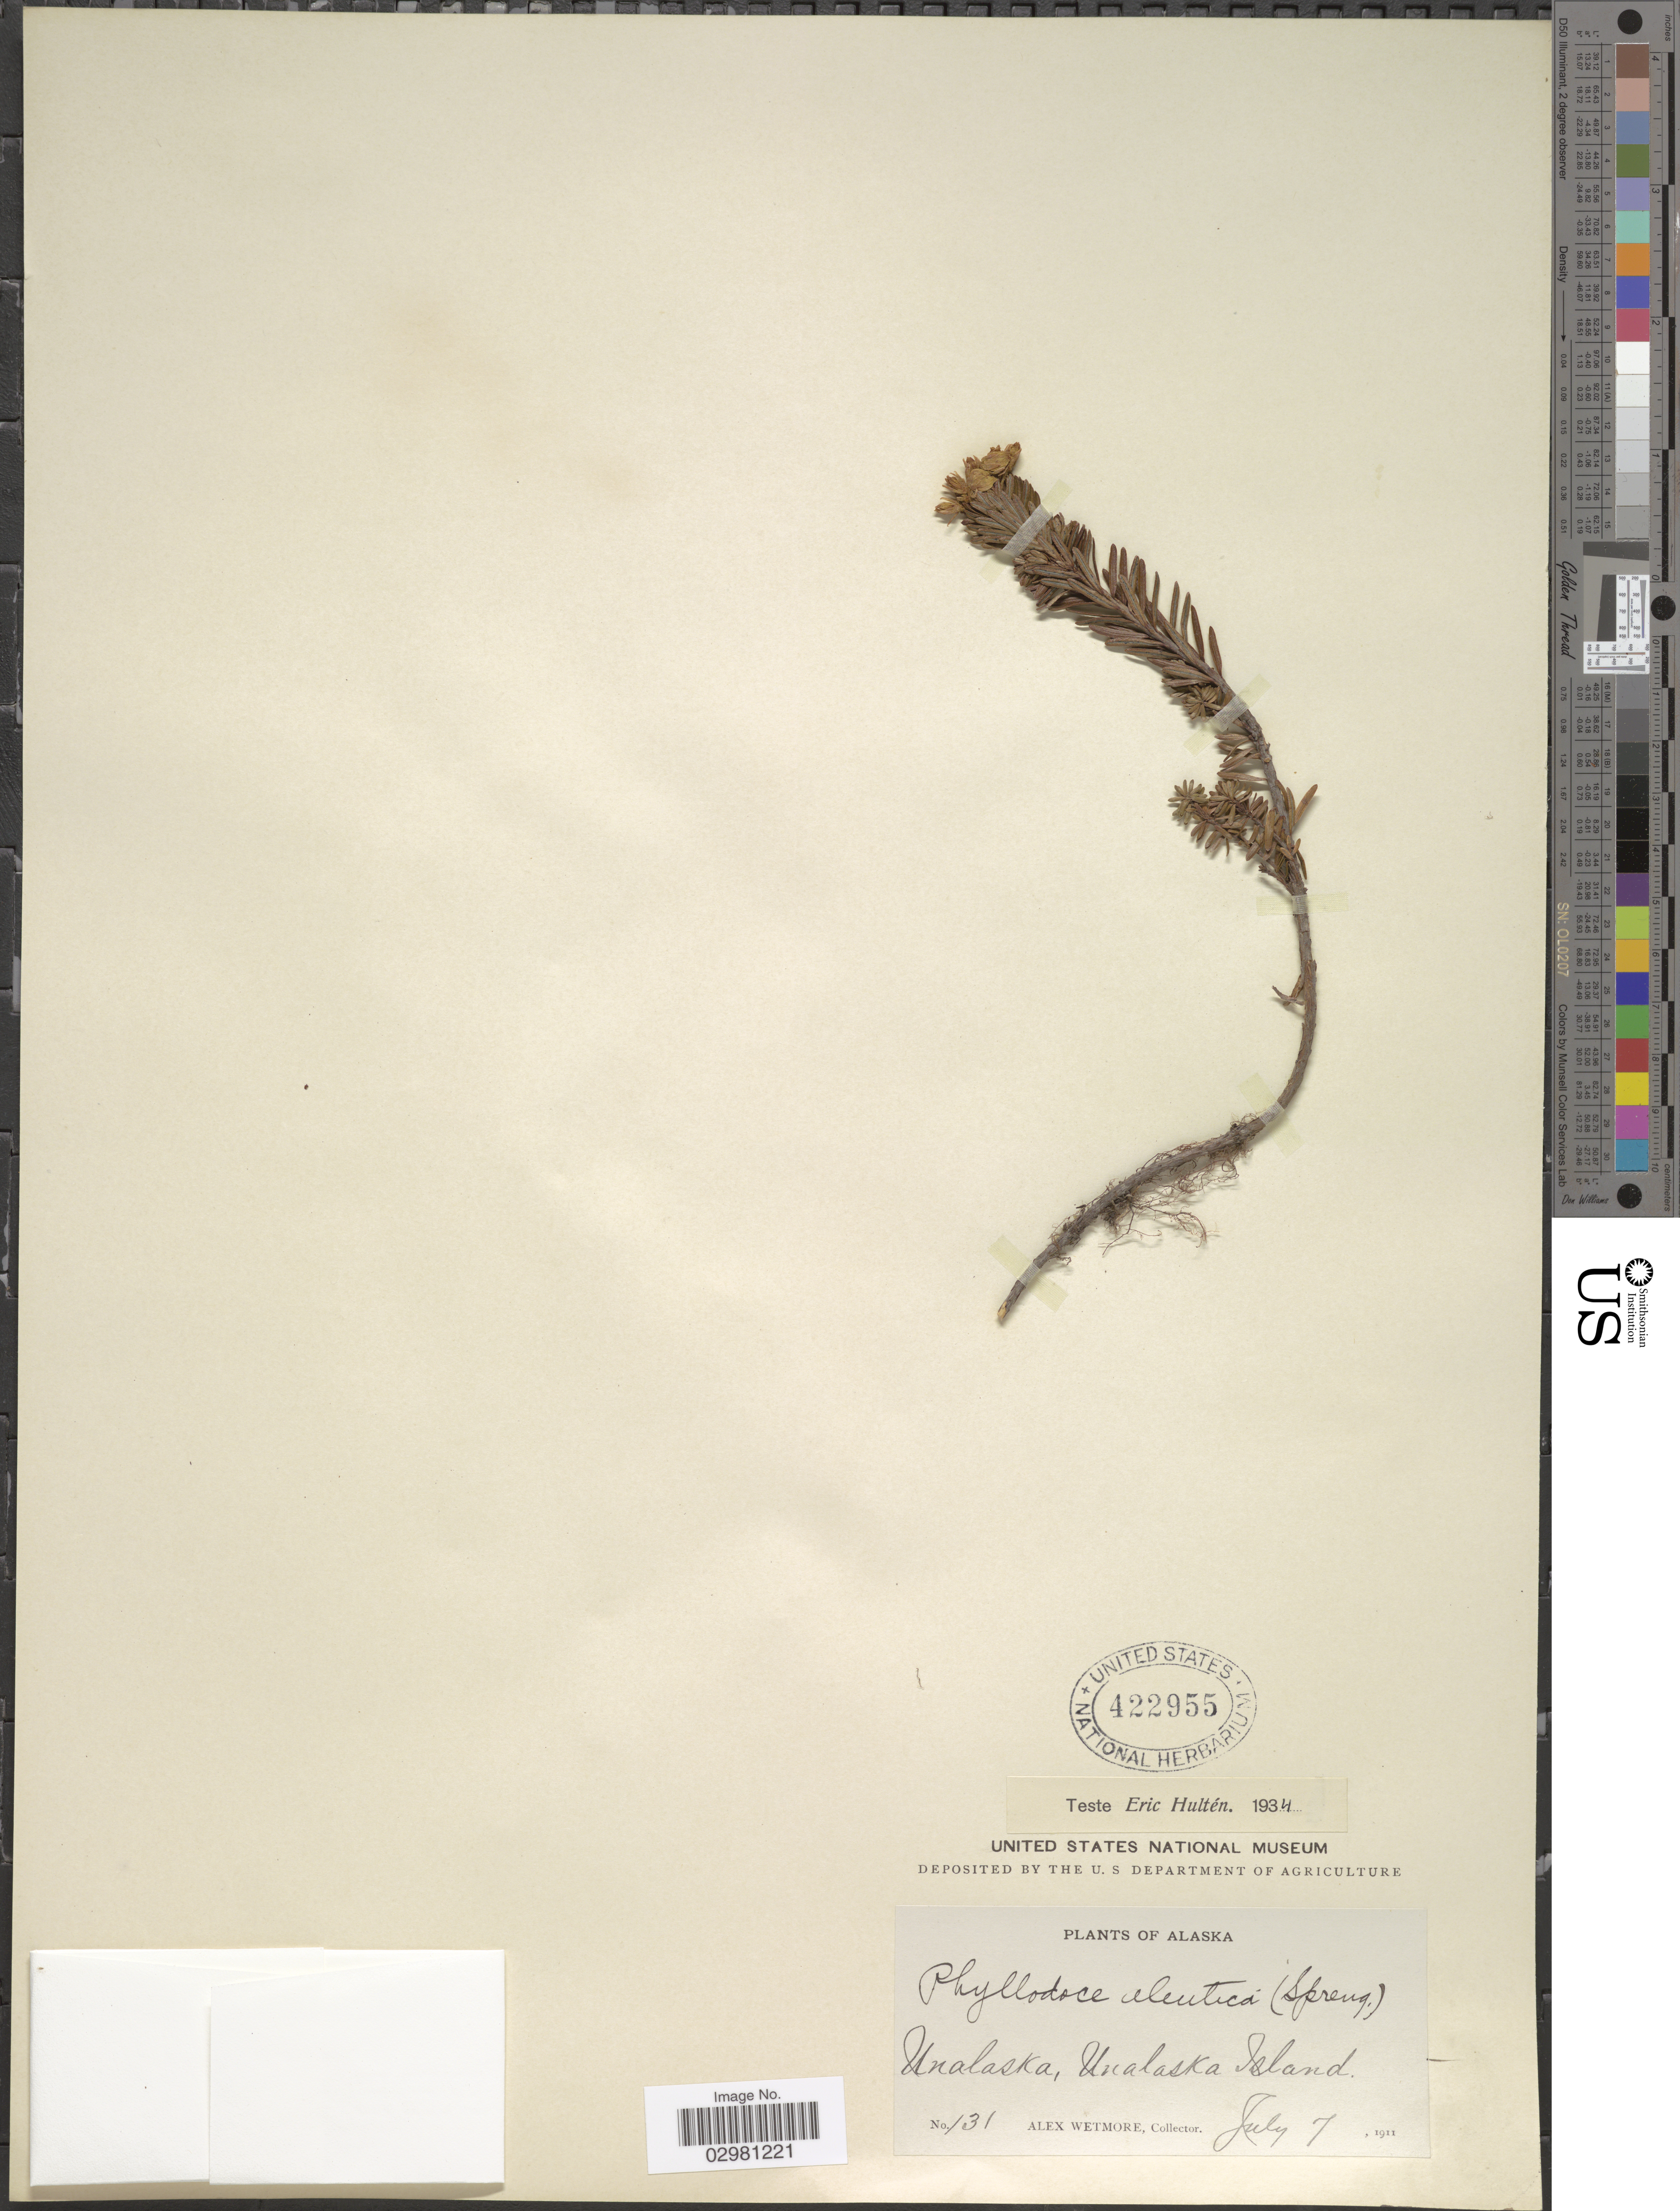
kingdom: Plantae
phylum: Tracheophyta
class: Magnoliopsida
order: Ericales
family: Ericaceae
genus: Phyllodoce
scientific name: Phyllodoce aleutica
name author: (Spreng.) A. Heller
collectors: A. Wetmore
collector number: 131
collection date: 1911-07-07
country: United States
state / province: Alaska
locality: Unalaska, Unalaska Island.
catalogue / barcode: US 422955